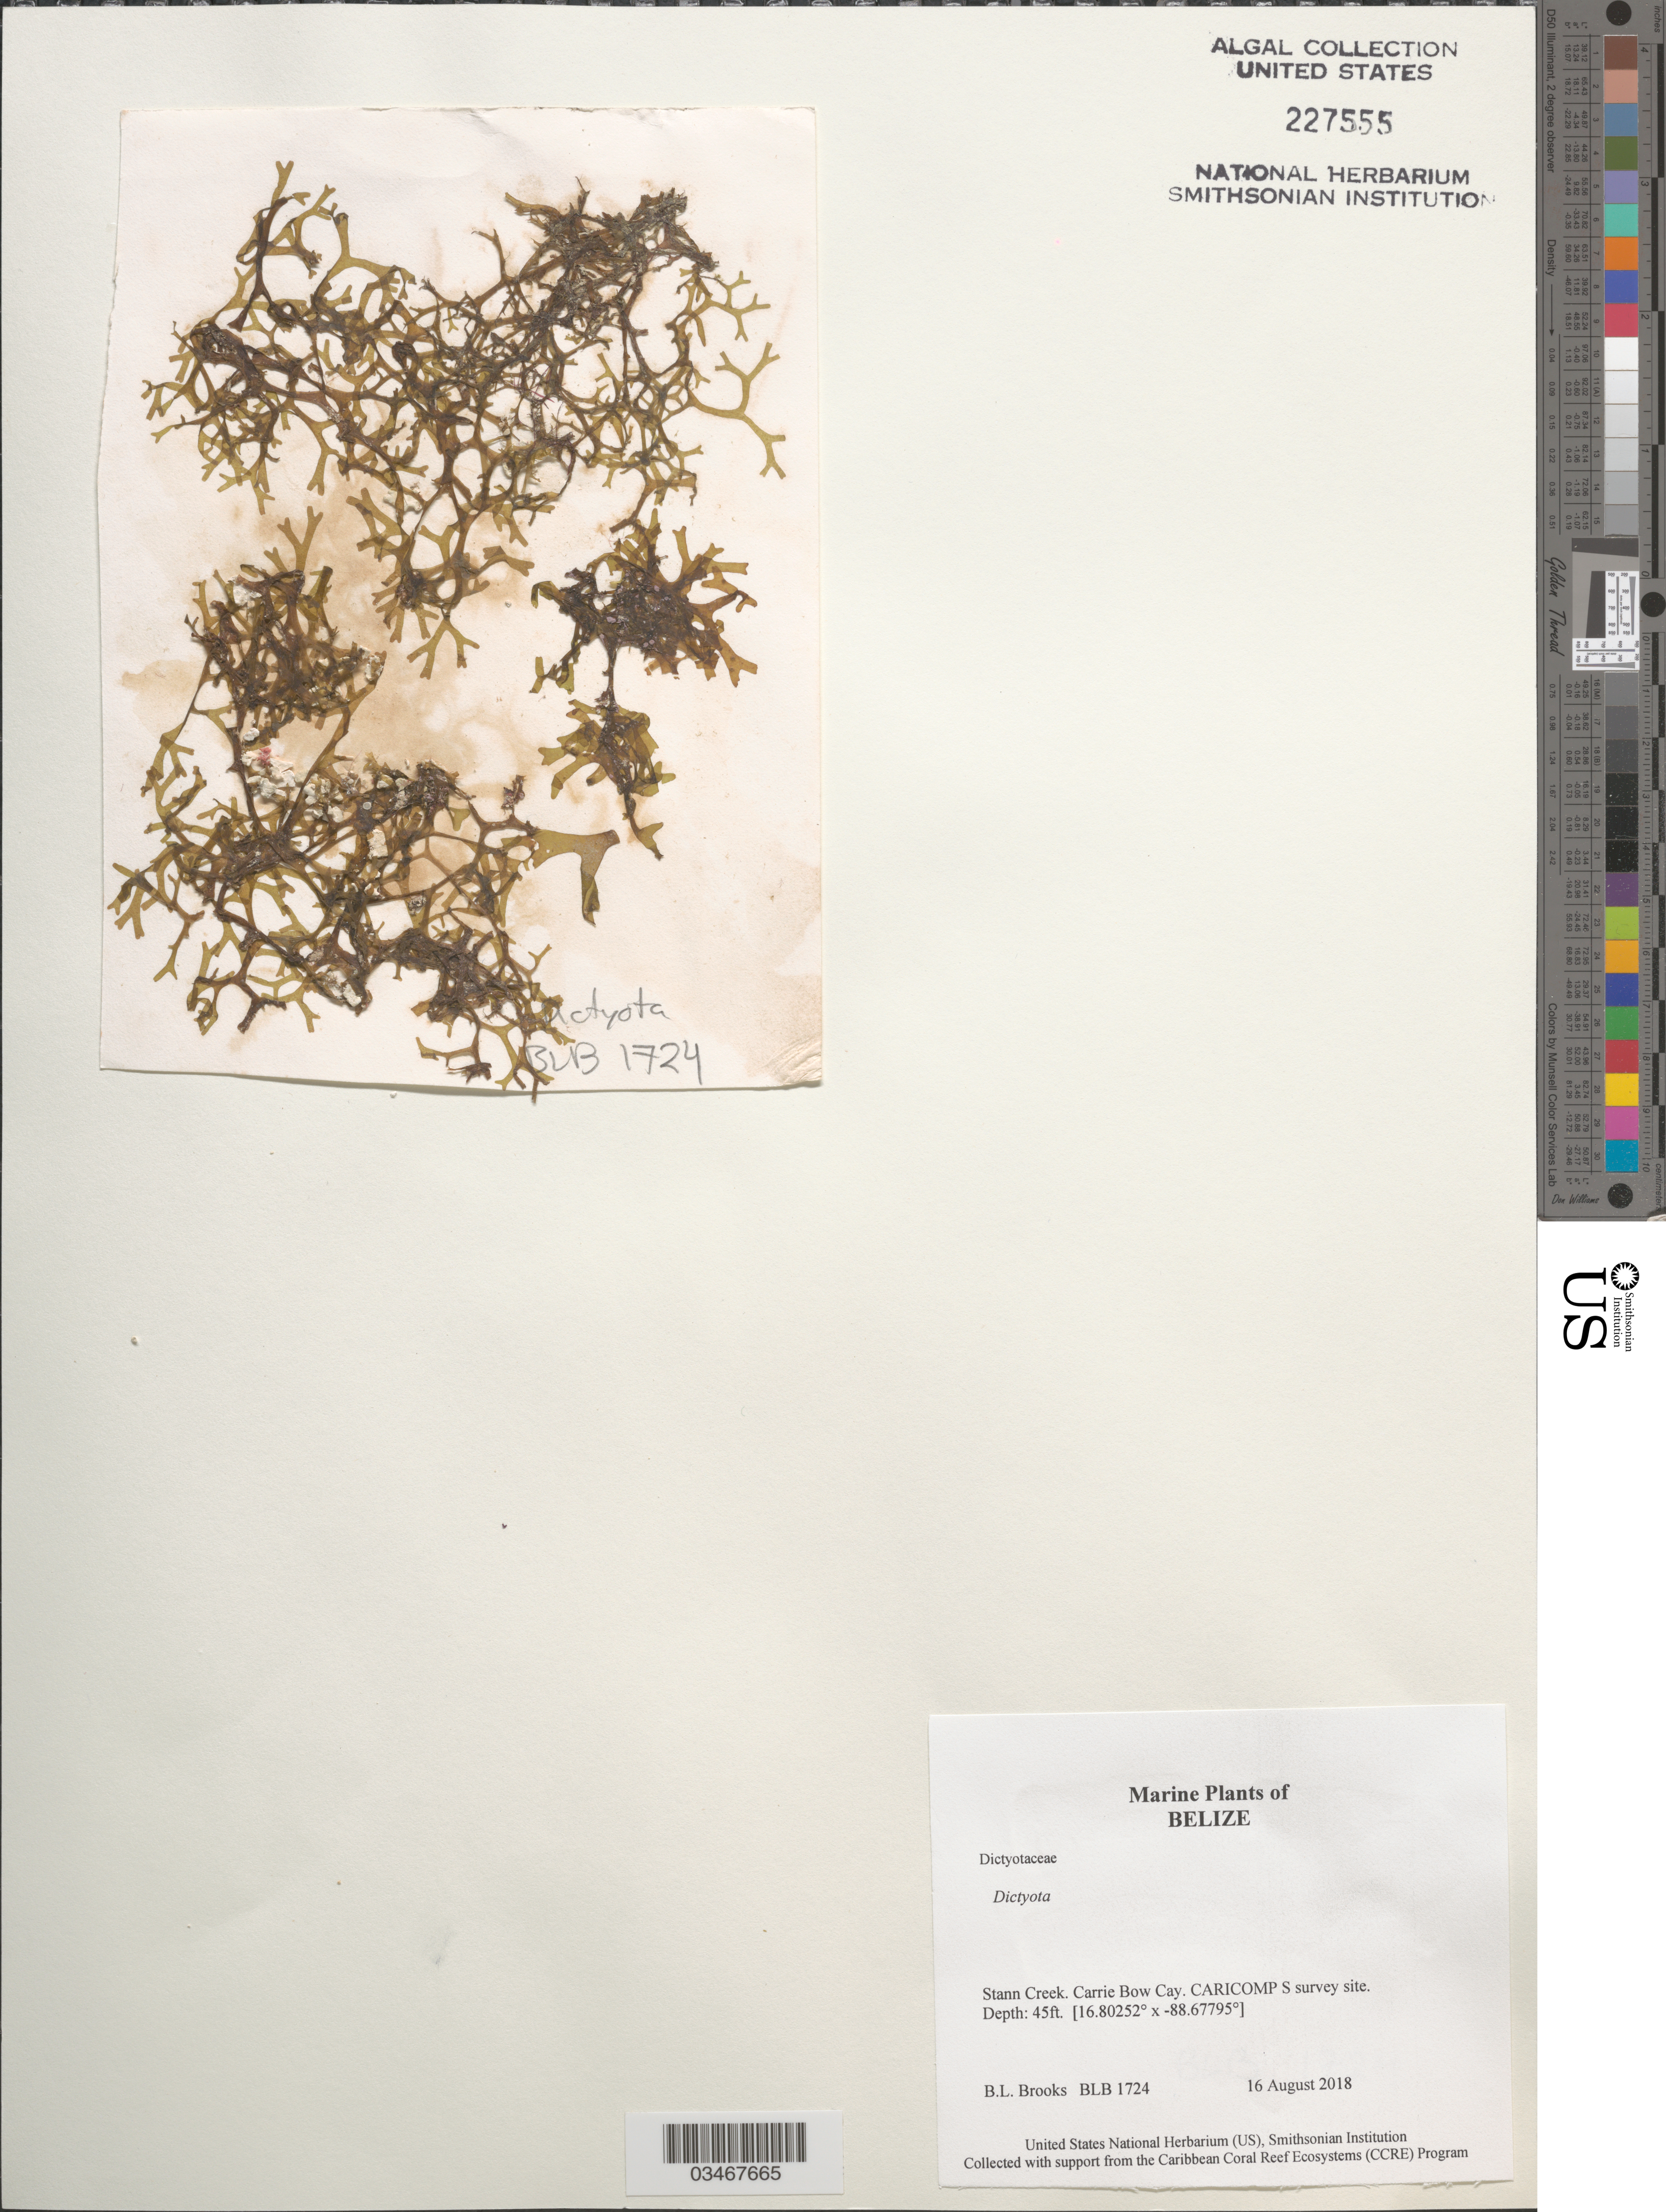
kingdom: Chromista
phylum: Ochrophyta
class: Phaeophyceae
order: Dictyotales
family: Dictyotaceae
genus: Dictyota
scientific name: Dictyota sp.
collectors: B. Brooks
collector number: BLB 1724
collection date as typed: Transcribed d/m/y: 16/8/2018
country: Belize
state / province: Stann Creek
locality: Carrie Bow Cay. CARICOMP S survey site.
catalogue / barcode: US 227555